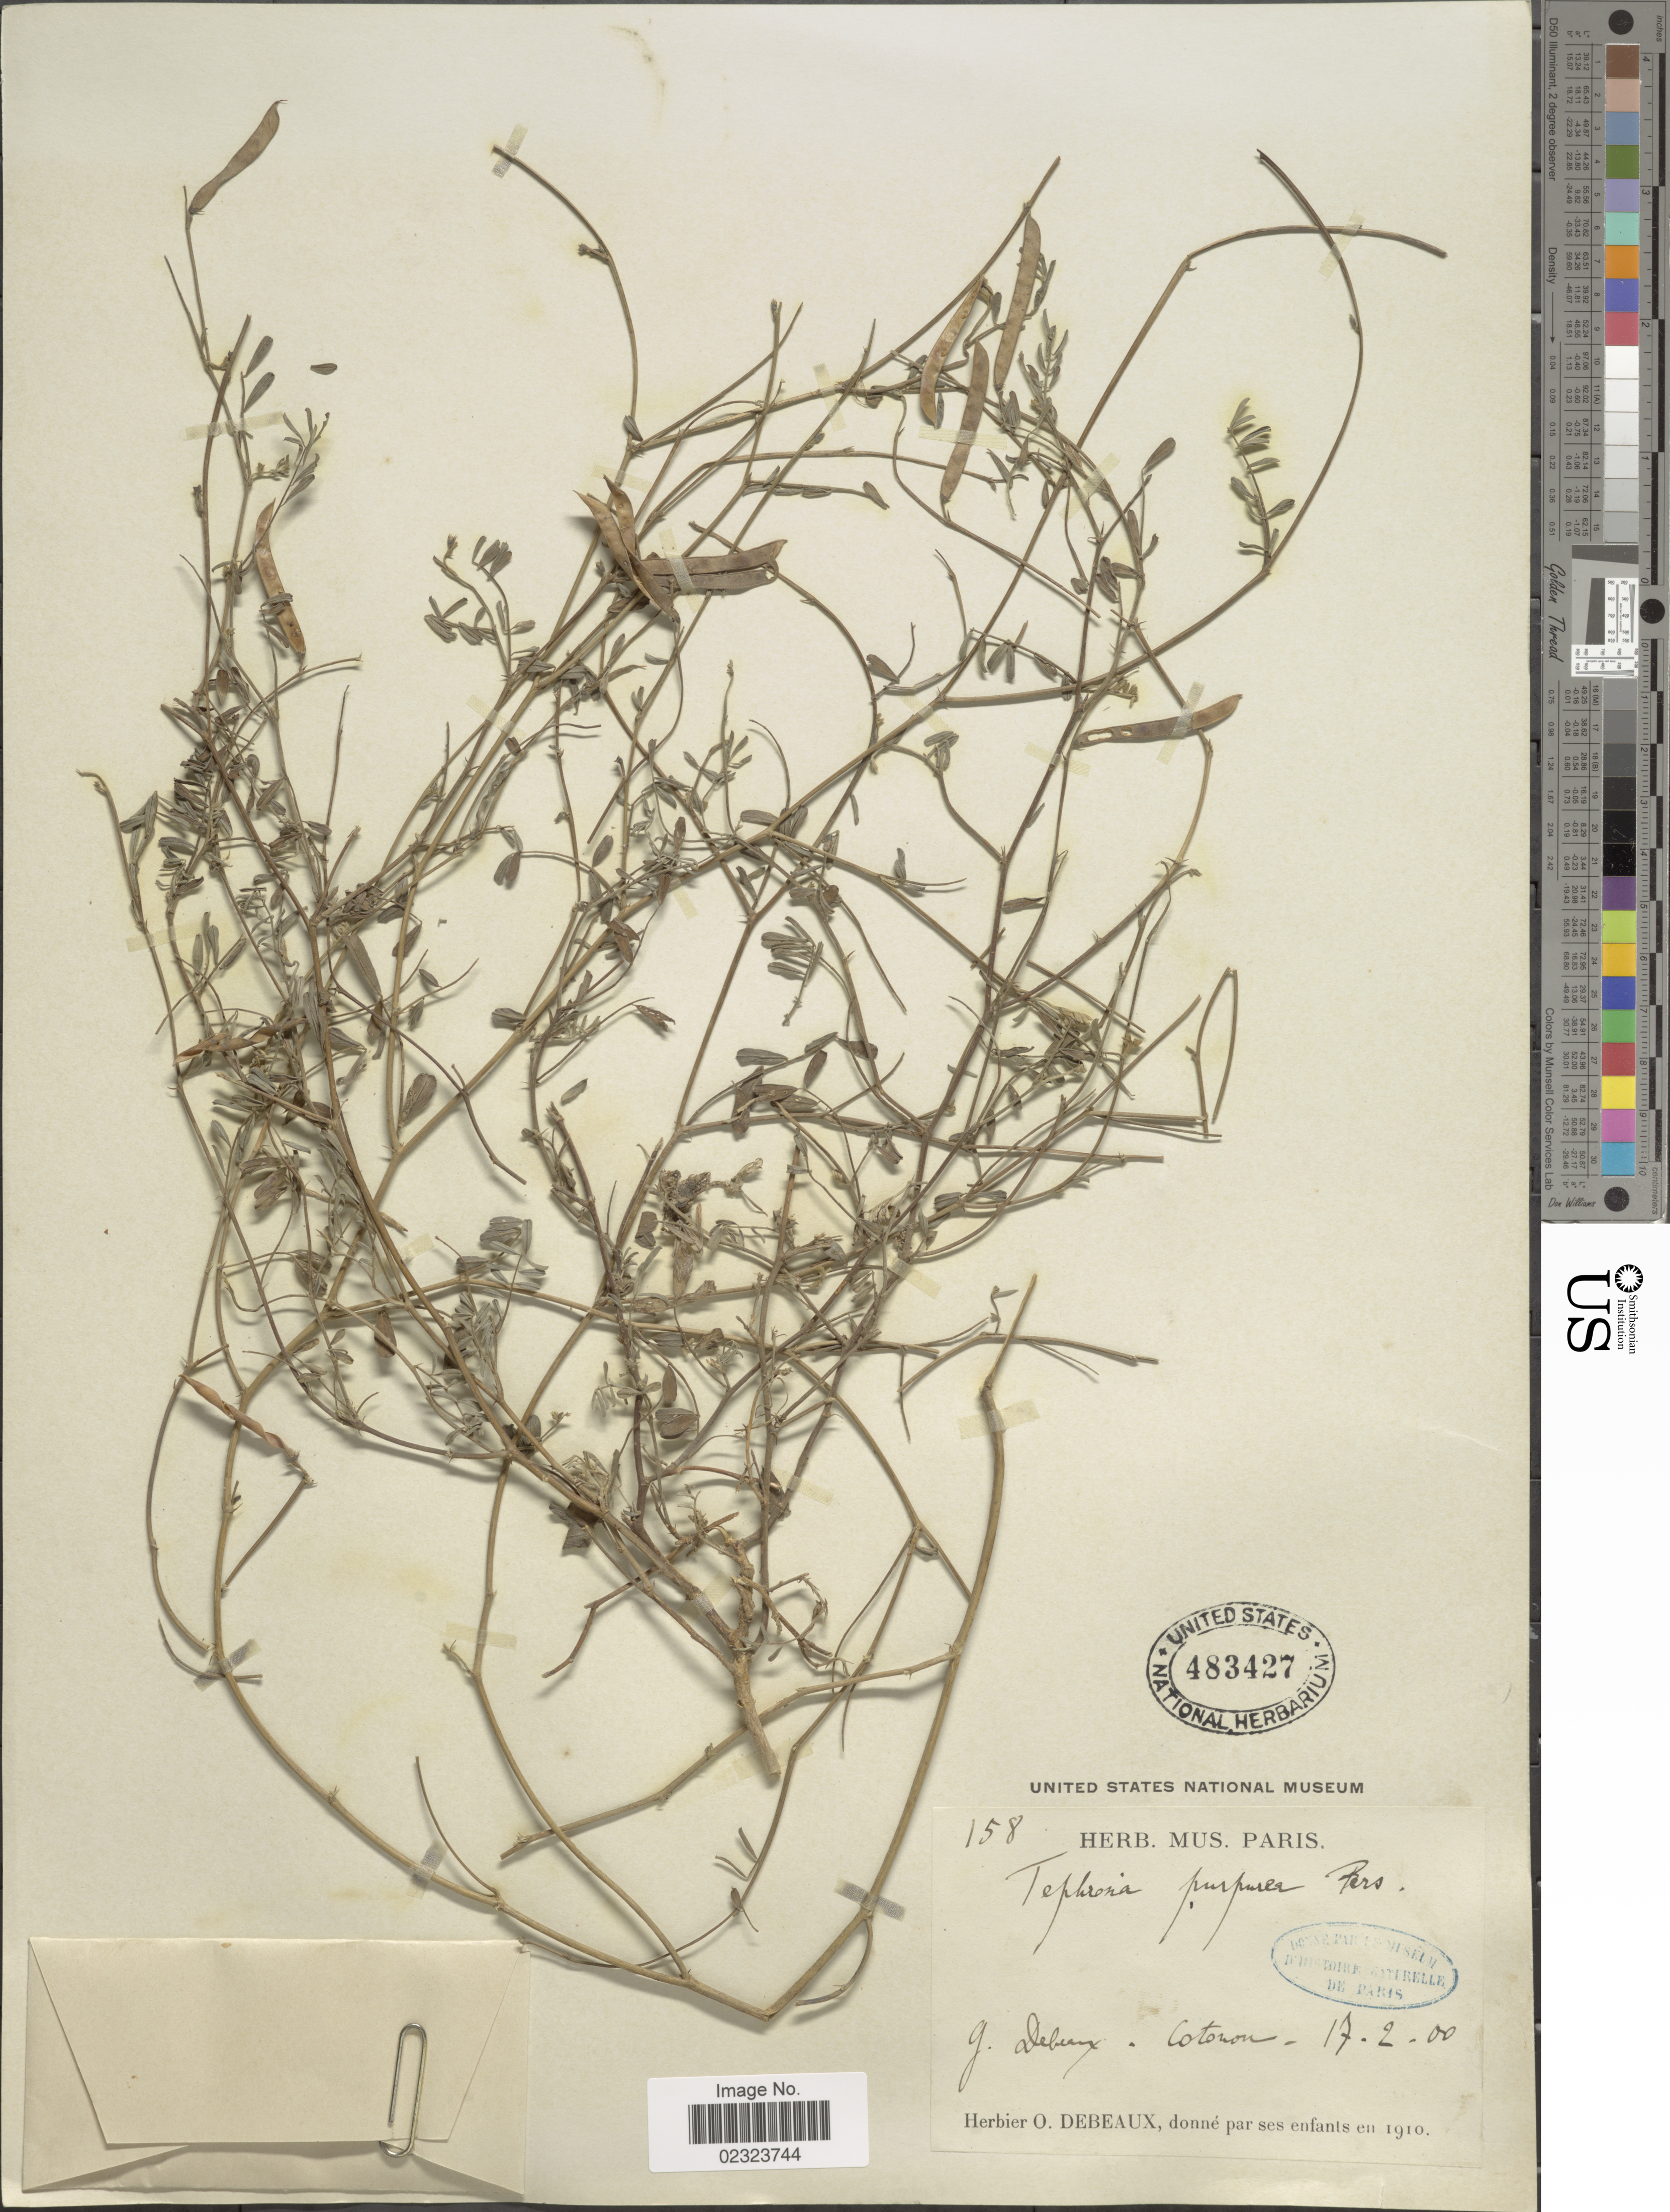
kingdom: Plantae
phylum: Tracheophyta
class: Magnoliopsida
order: Fabales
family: Fabaceae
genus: Tephrosia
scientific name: Tephrosia purpurea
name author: (L.) Pers.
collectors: O. Debeaux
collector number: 158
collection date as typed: Transcribed d/m/y: 17/2/0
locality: Cotown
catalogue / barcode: US 483427